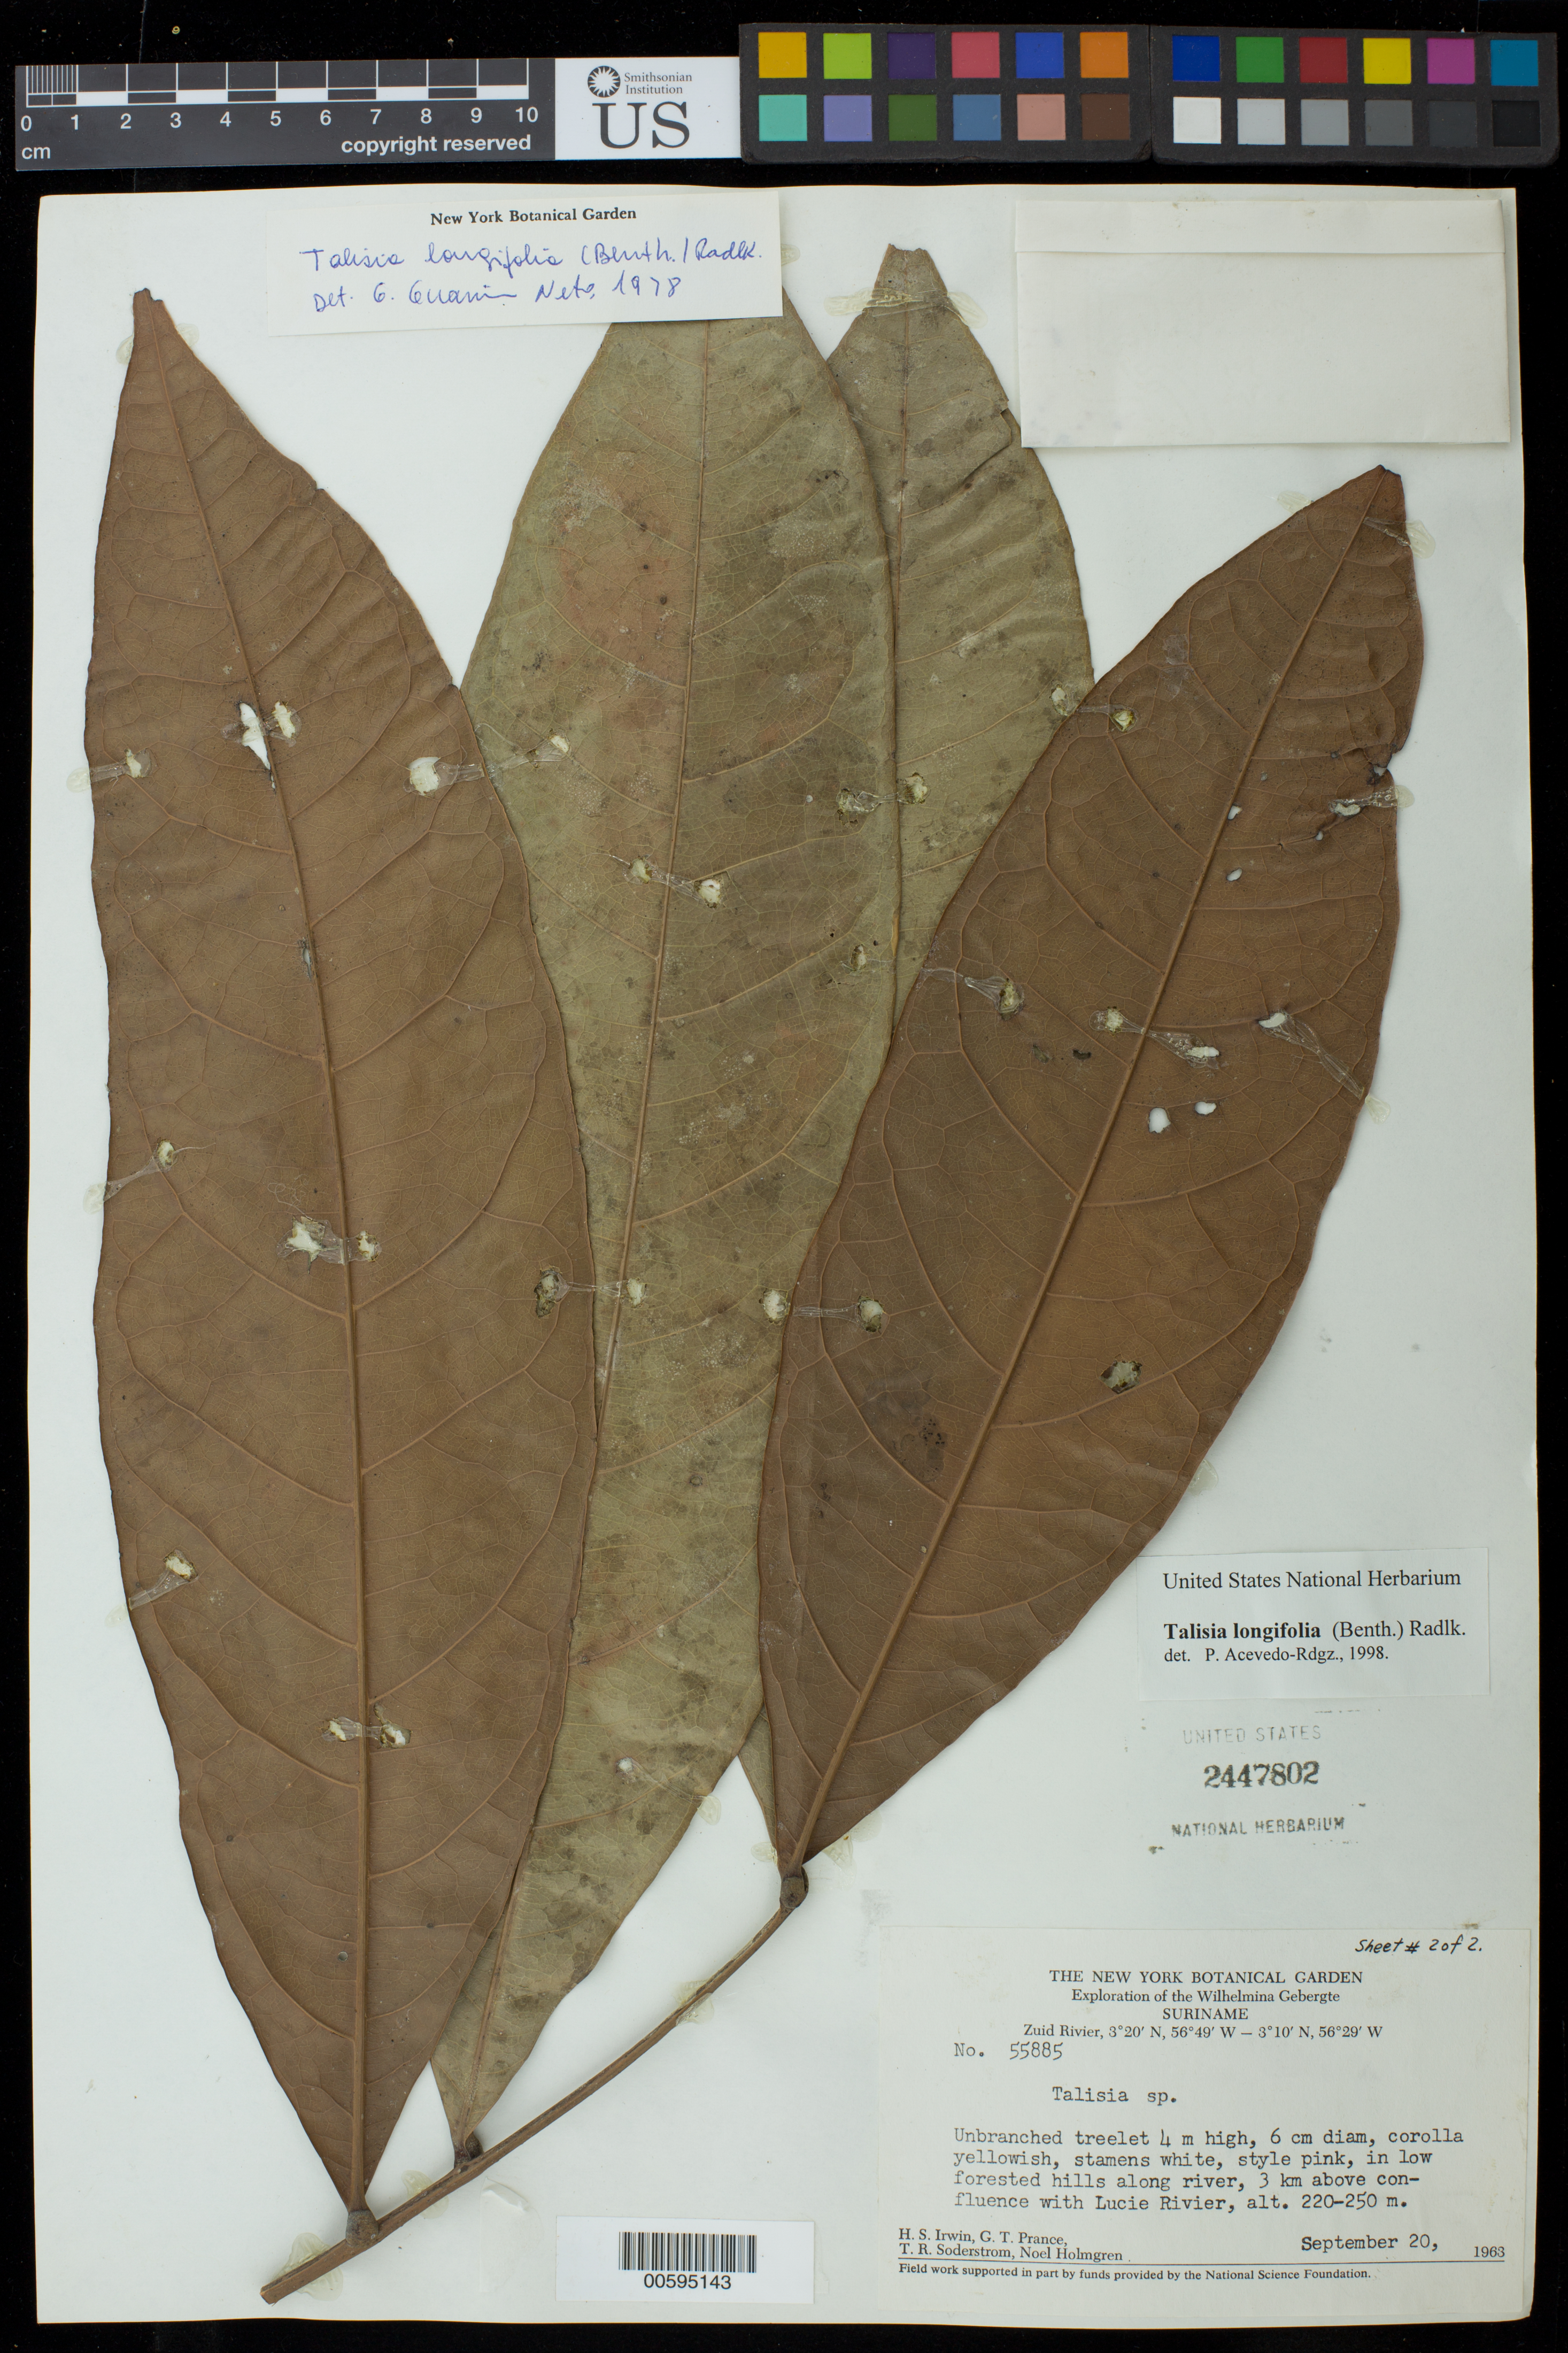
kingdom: Plantae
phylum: Tracheophyta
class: Magnoliopsida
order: Sapindales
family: Sapindaceae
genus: Talisia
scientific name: Talisia longifolia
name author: (Benth.) Radlk.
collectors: H. Irwin & et al.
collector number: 55885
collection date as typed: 20 Sep 1963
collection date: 1963-09-20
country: Suriname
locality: Suid River, near confluence with Lucie River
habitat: Low forested hills along river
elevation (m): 325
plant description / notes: F, NY-2, US-2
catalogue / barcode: US 2447802